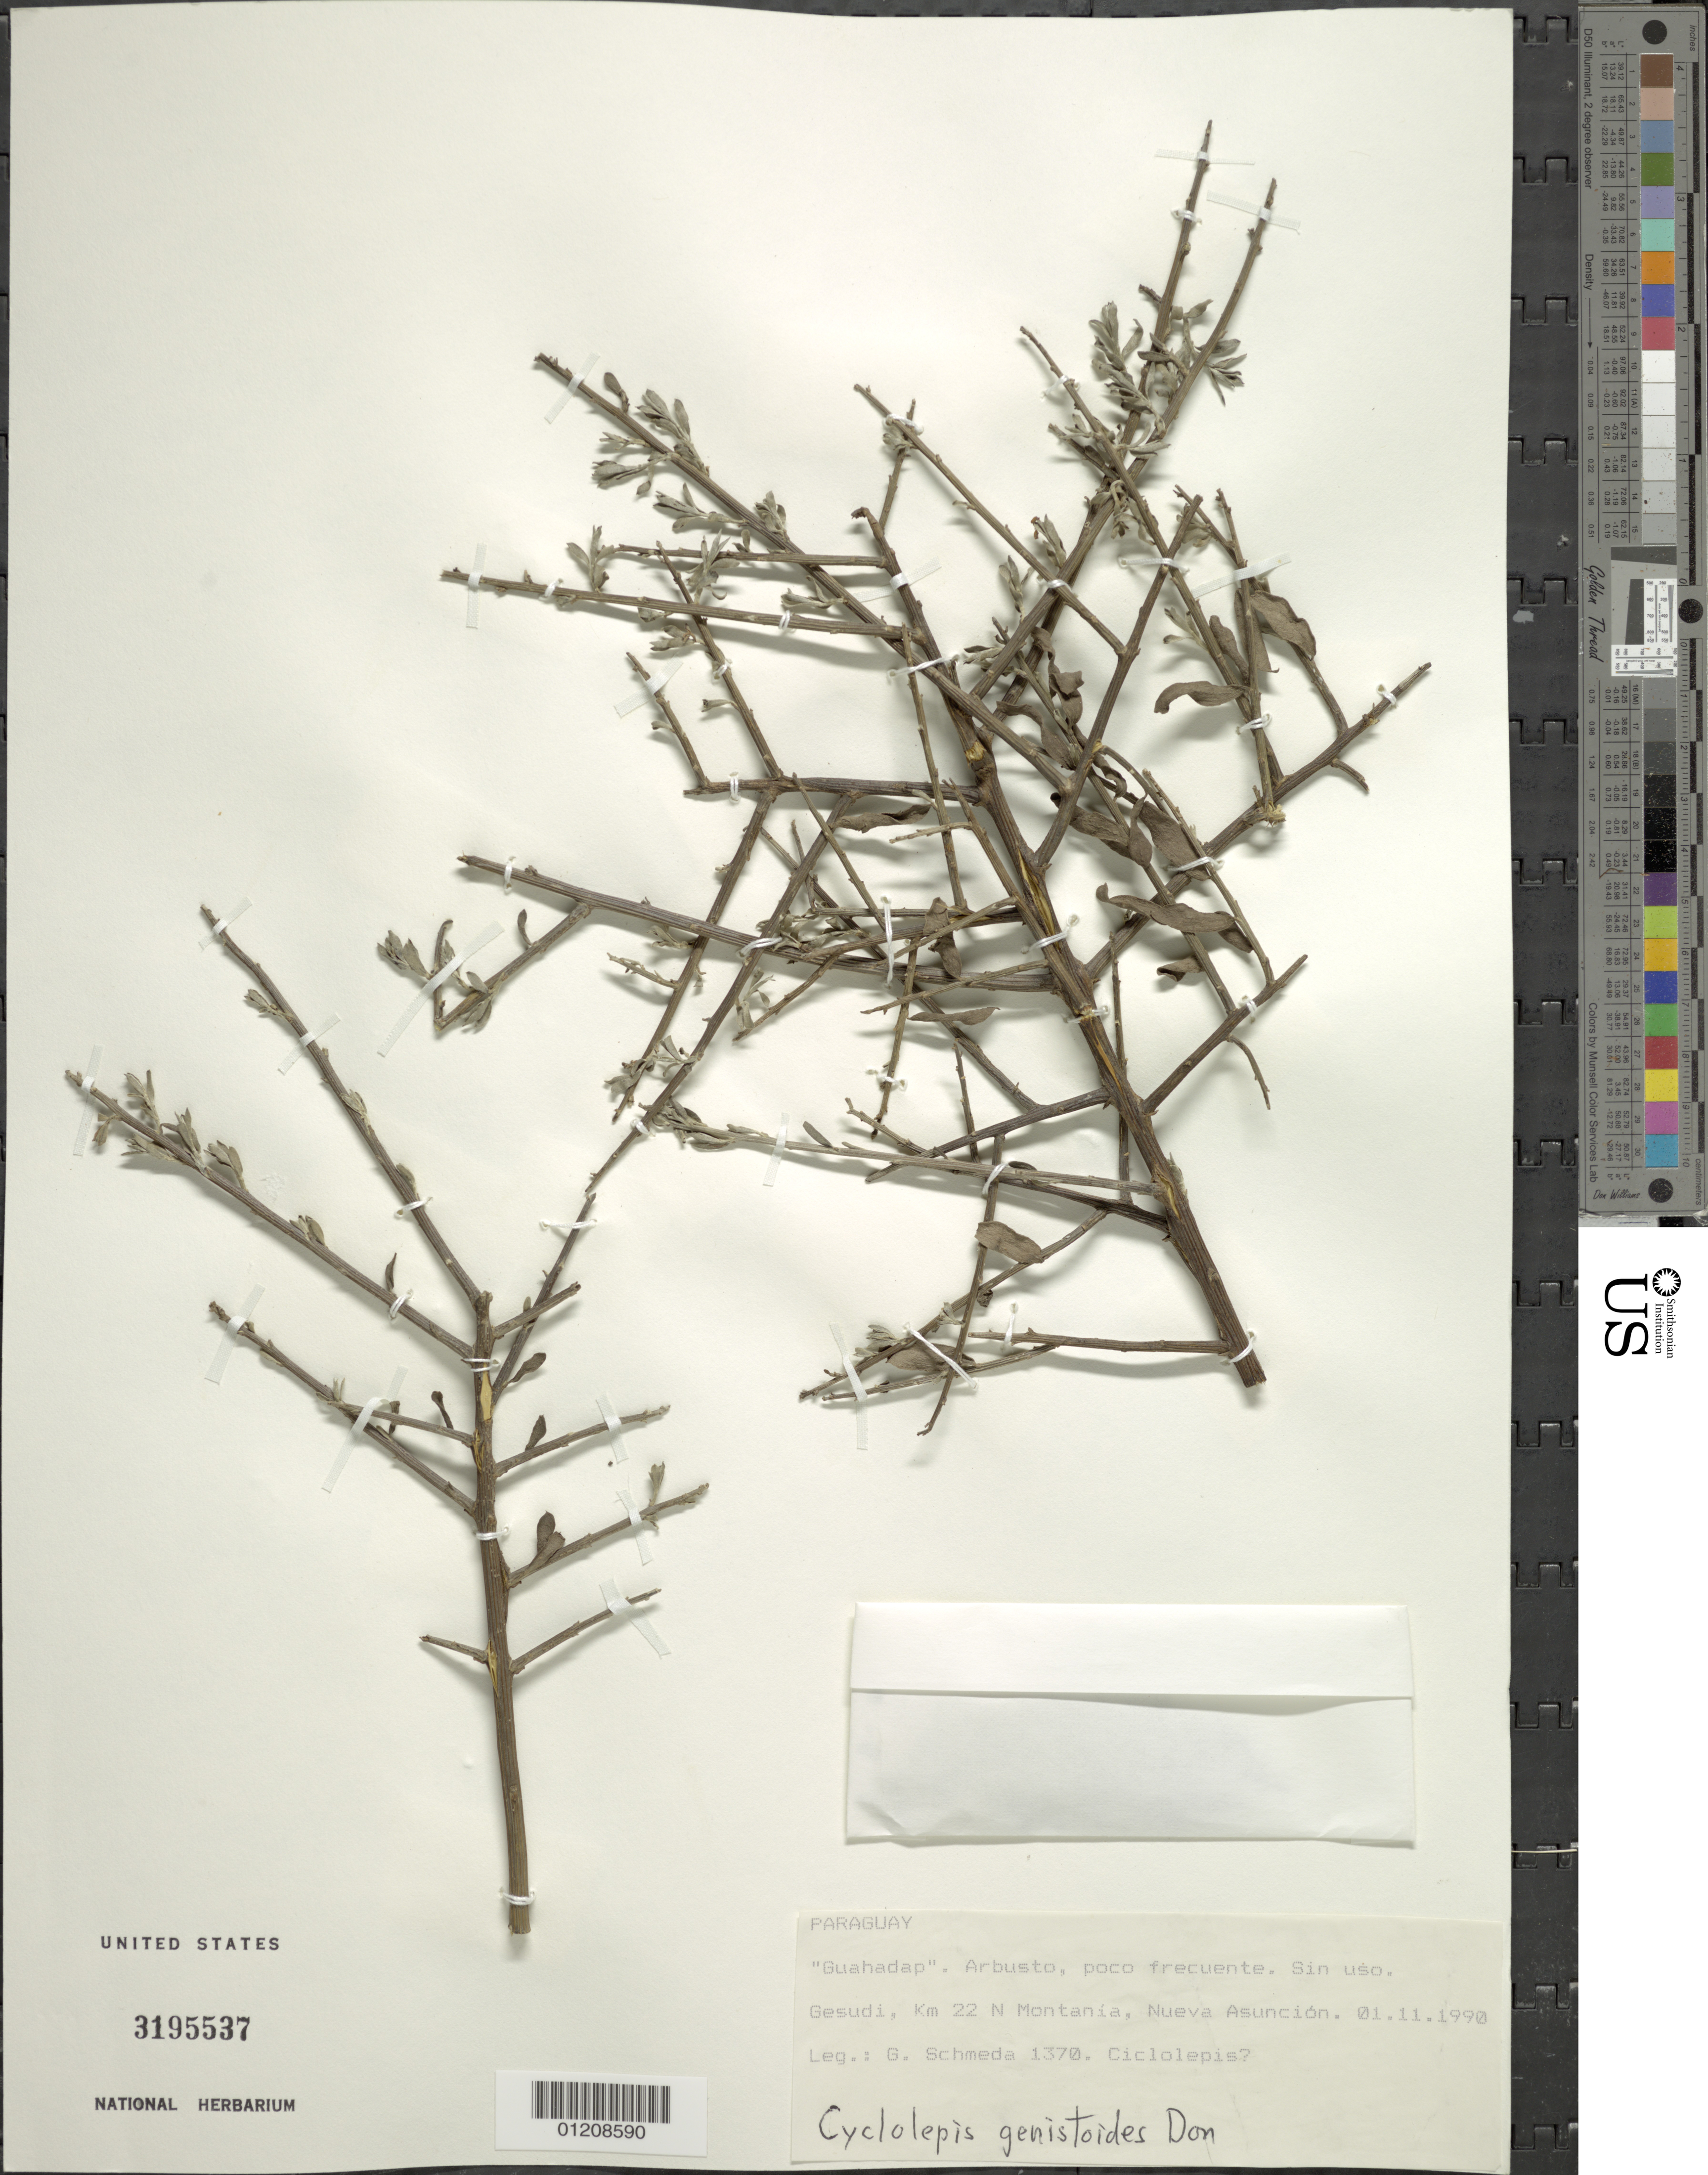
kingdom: Plantae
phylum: Tracheophyta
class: Magnoliopsida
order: Asterales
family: Asteraceae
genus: Cyclolepis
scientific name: Cyclolepis genistoides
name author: Gill. ex D. Don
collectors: G. Schmeda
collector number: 1370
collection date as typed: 1-11-1990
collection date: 1990-01-11 or 1990-11-01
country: Paraguay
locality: Gesudi, km 22 N Montania, Nueva Asuncion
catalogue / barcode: US 3195537